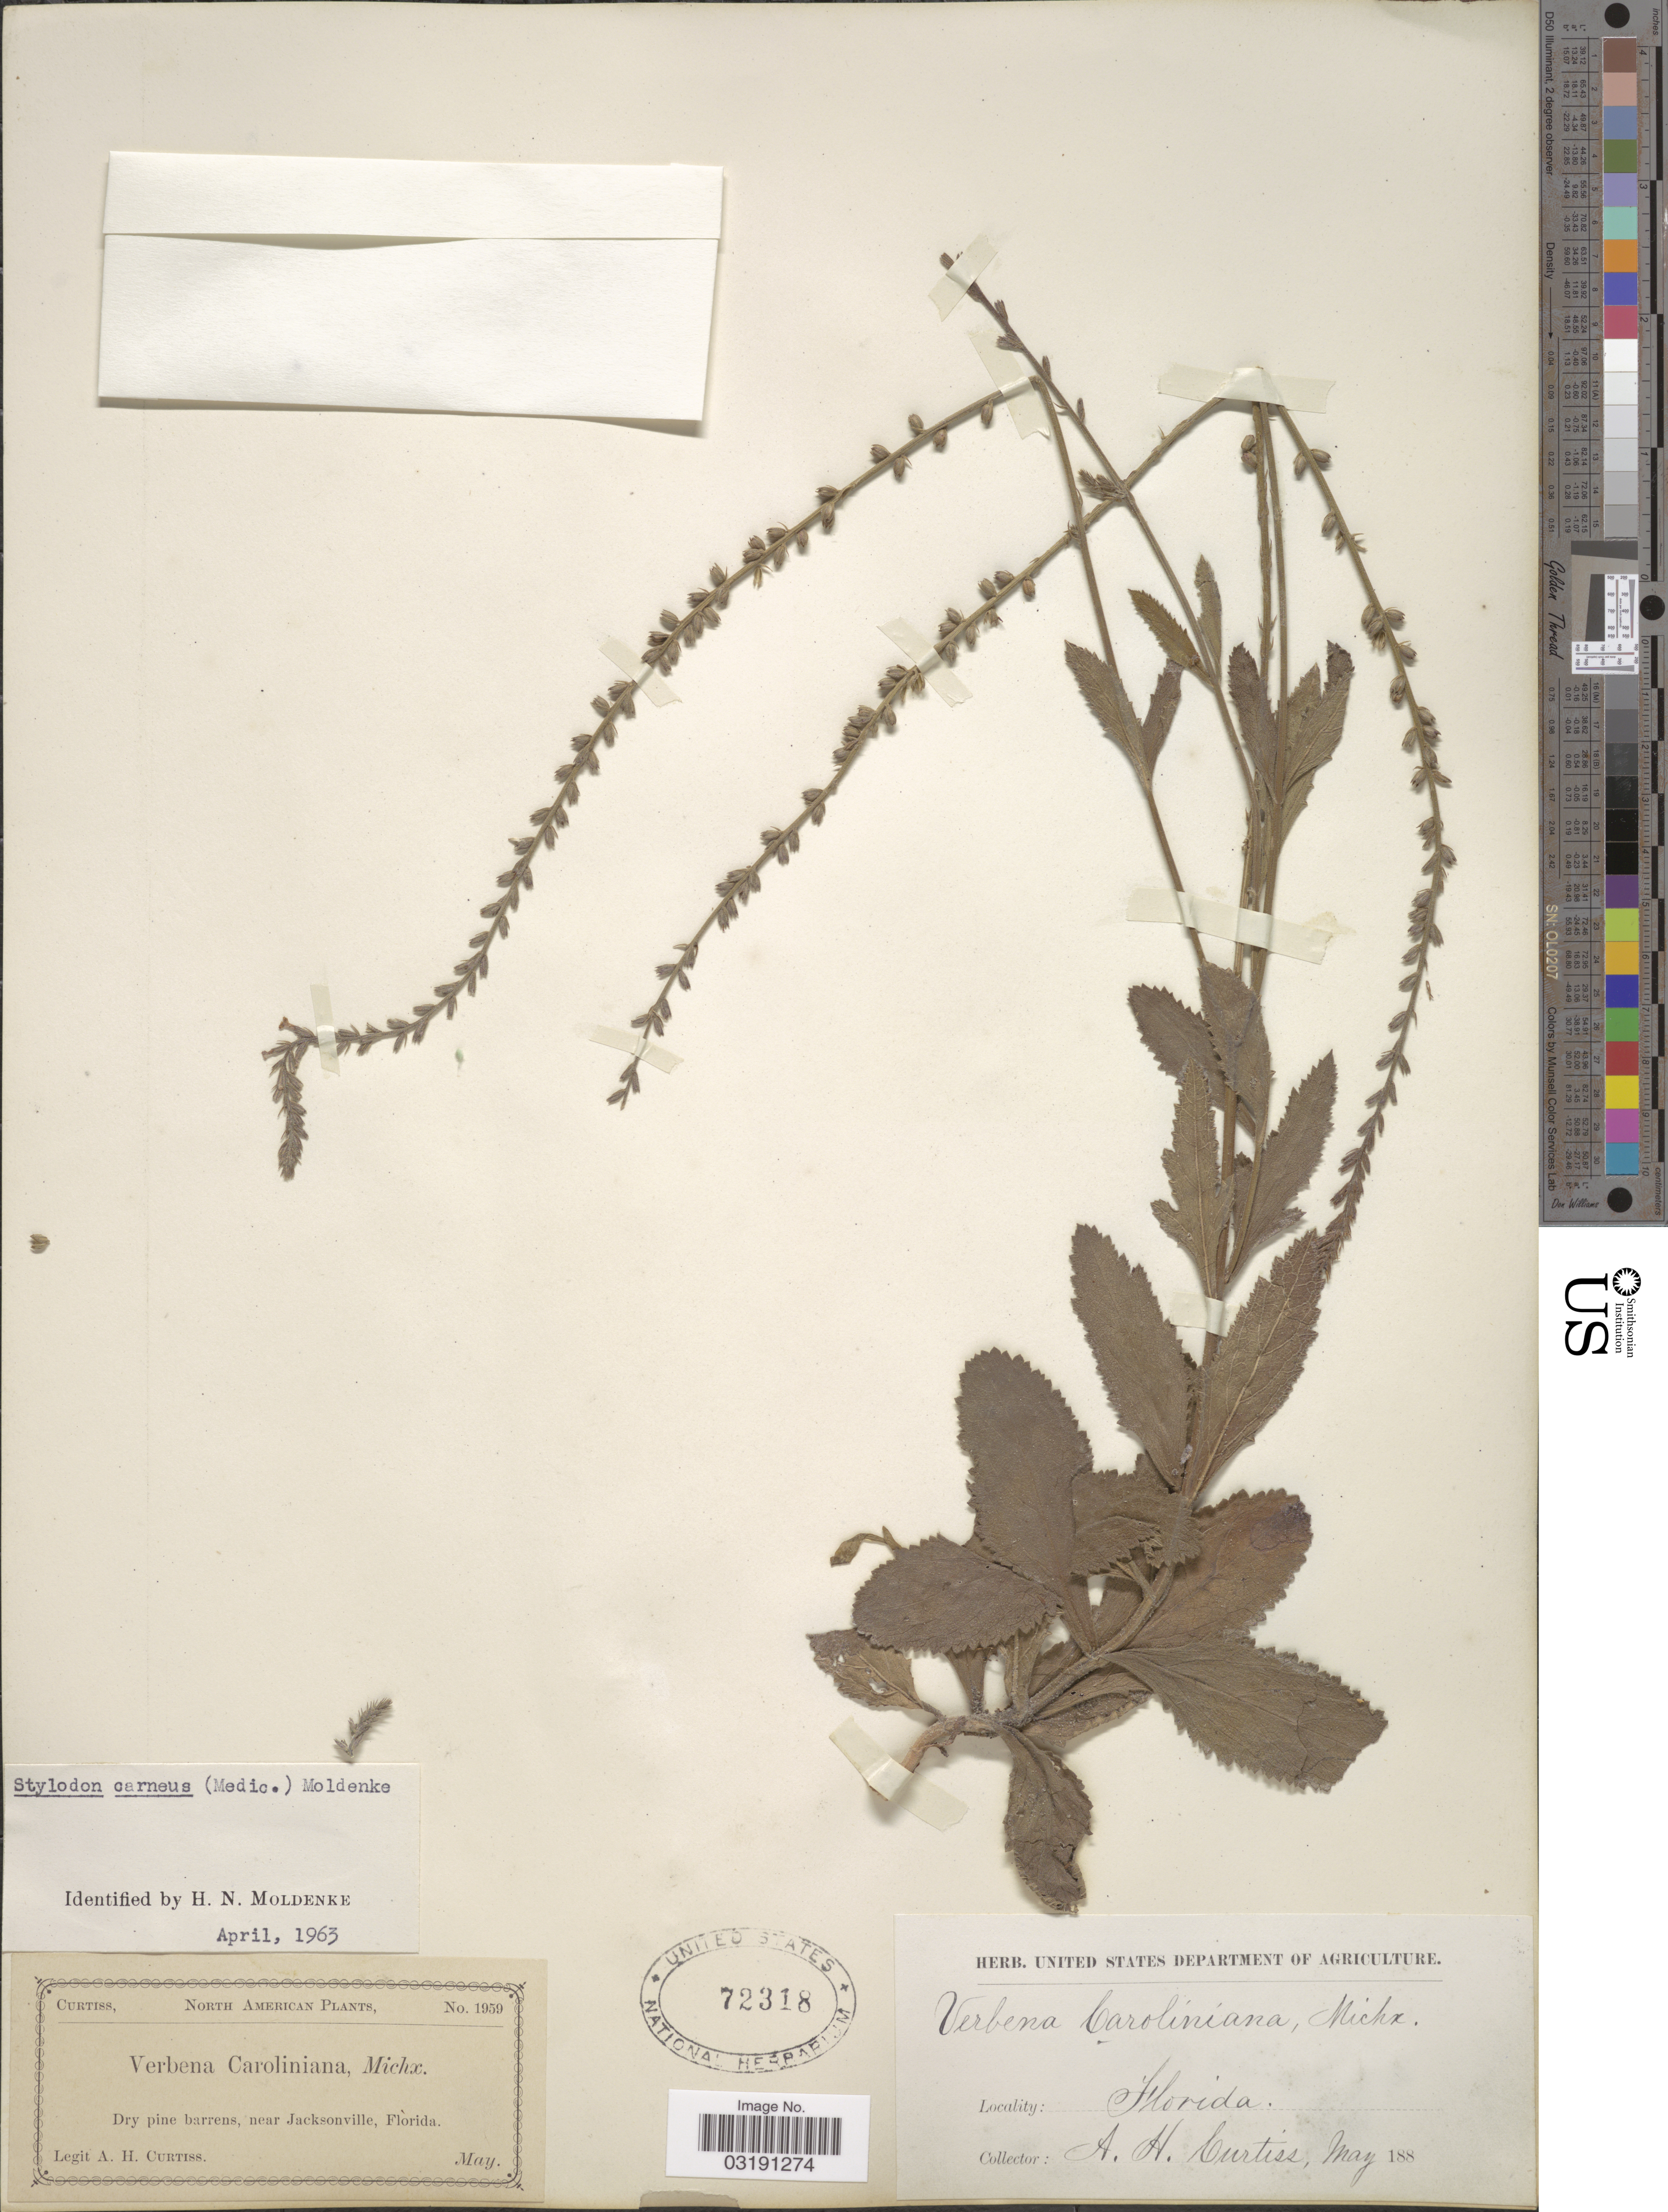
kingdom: Plantae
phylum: Tracheophyta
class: Magnoliopsida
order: Lamiales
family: Verbenaceae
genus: Verbena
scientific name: Verbena carnea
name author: Medik.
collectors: A. H. Curtiss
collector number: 1959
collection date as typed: May 188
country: United States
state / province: Florida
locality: Near Jacksonville.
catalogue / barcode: US 72318